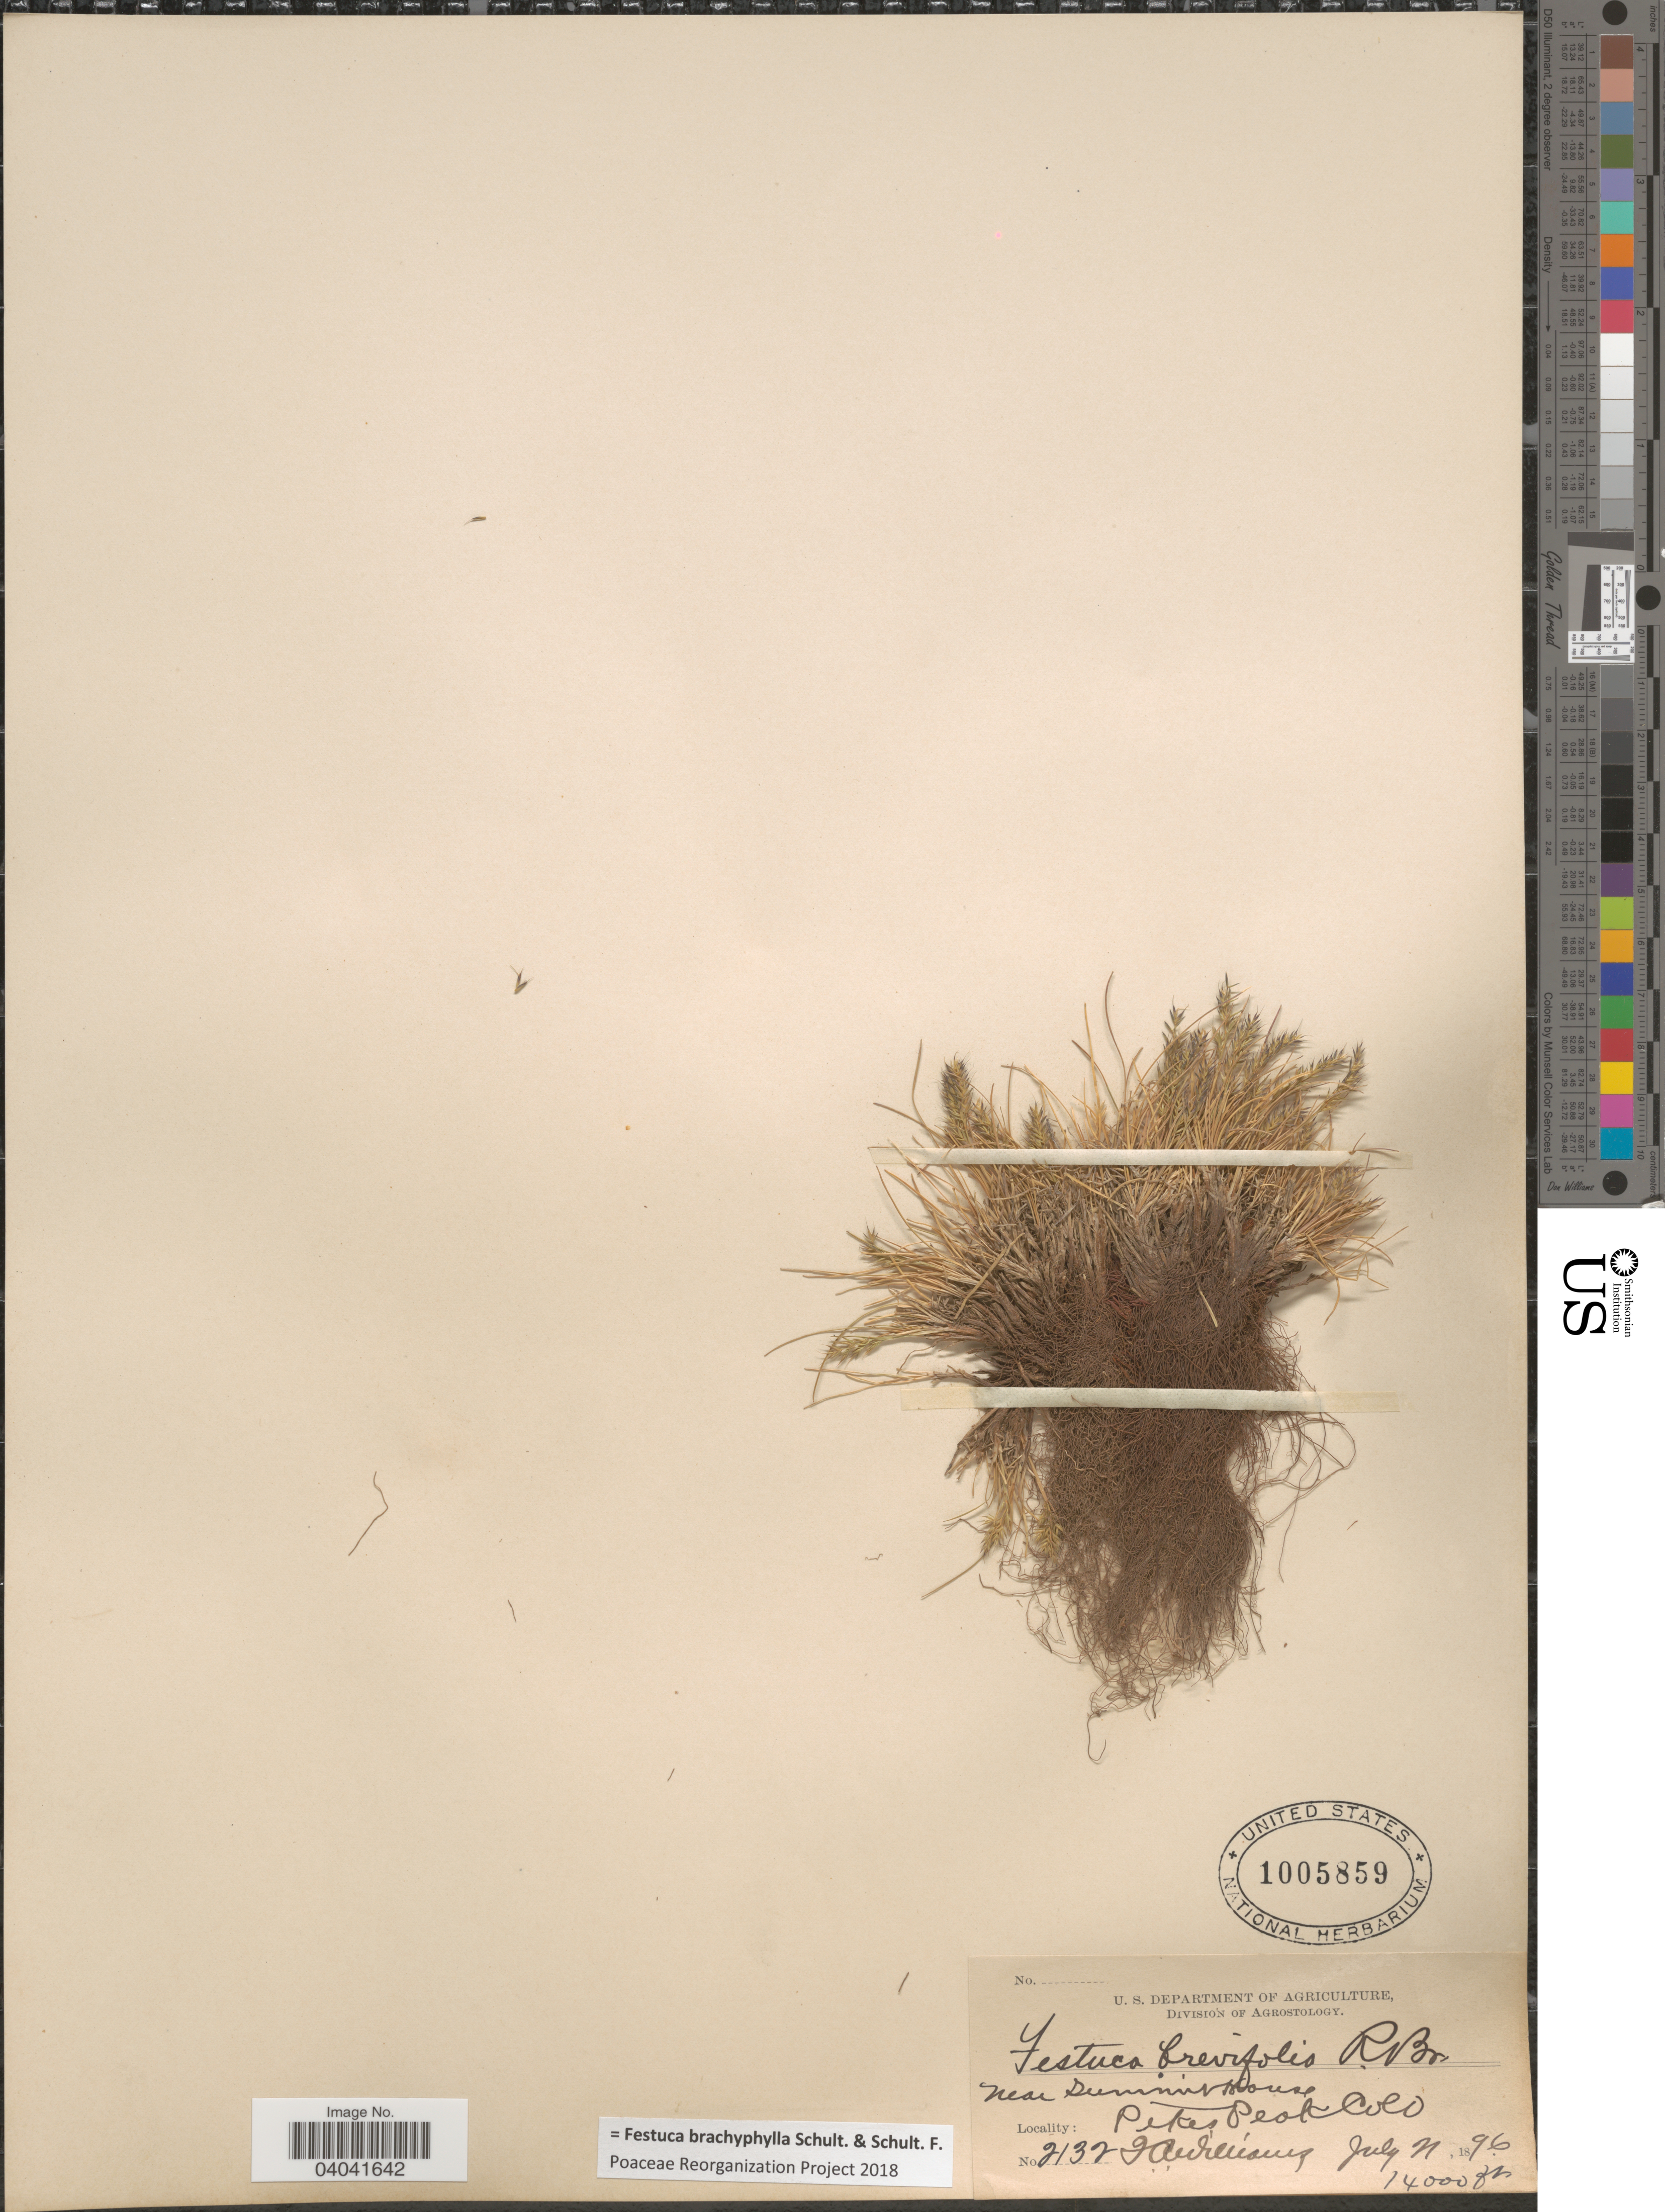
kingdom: Plantae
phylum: Tracheophyta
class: Liliopsida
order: Poales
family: Poaceae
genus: Festuca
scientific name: Festuca brachyphylla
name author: Schult. & Schult. f.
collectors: J. A. Williams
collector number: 2132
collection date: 1896-07-21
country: United States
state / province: Colorado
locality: Near Summit House. Pikes Peak.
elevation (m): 4267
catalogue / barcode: US 1005859